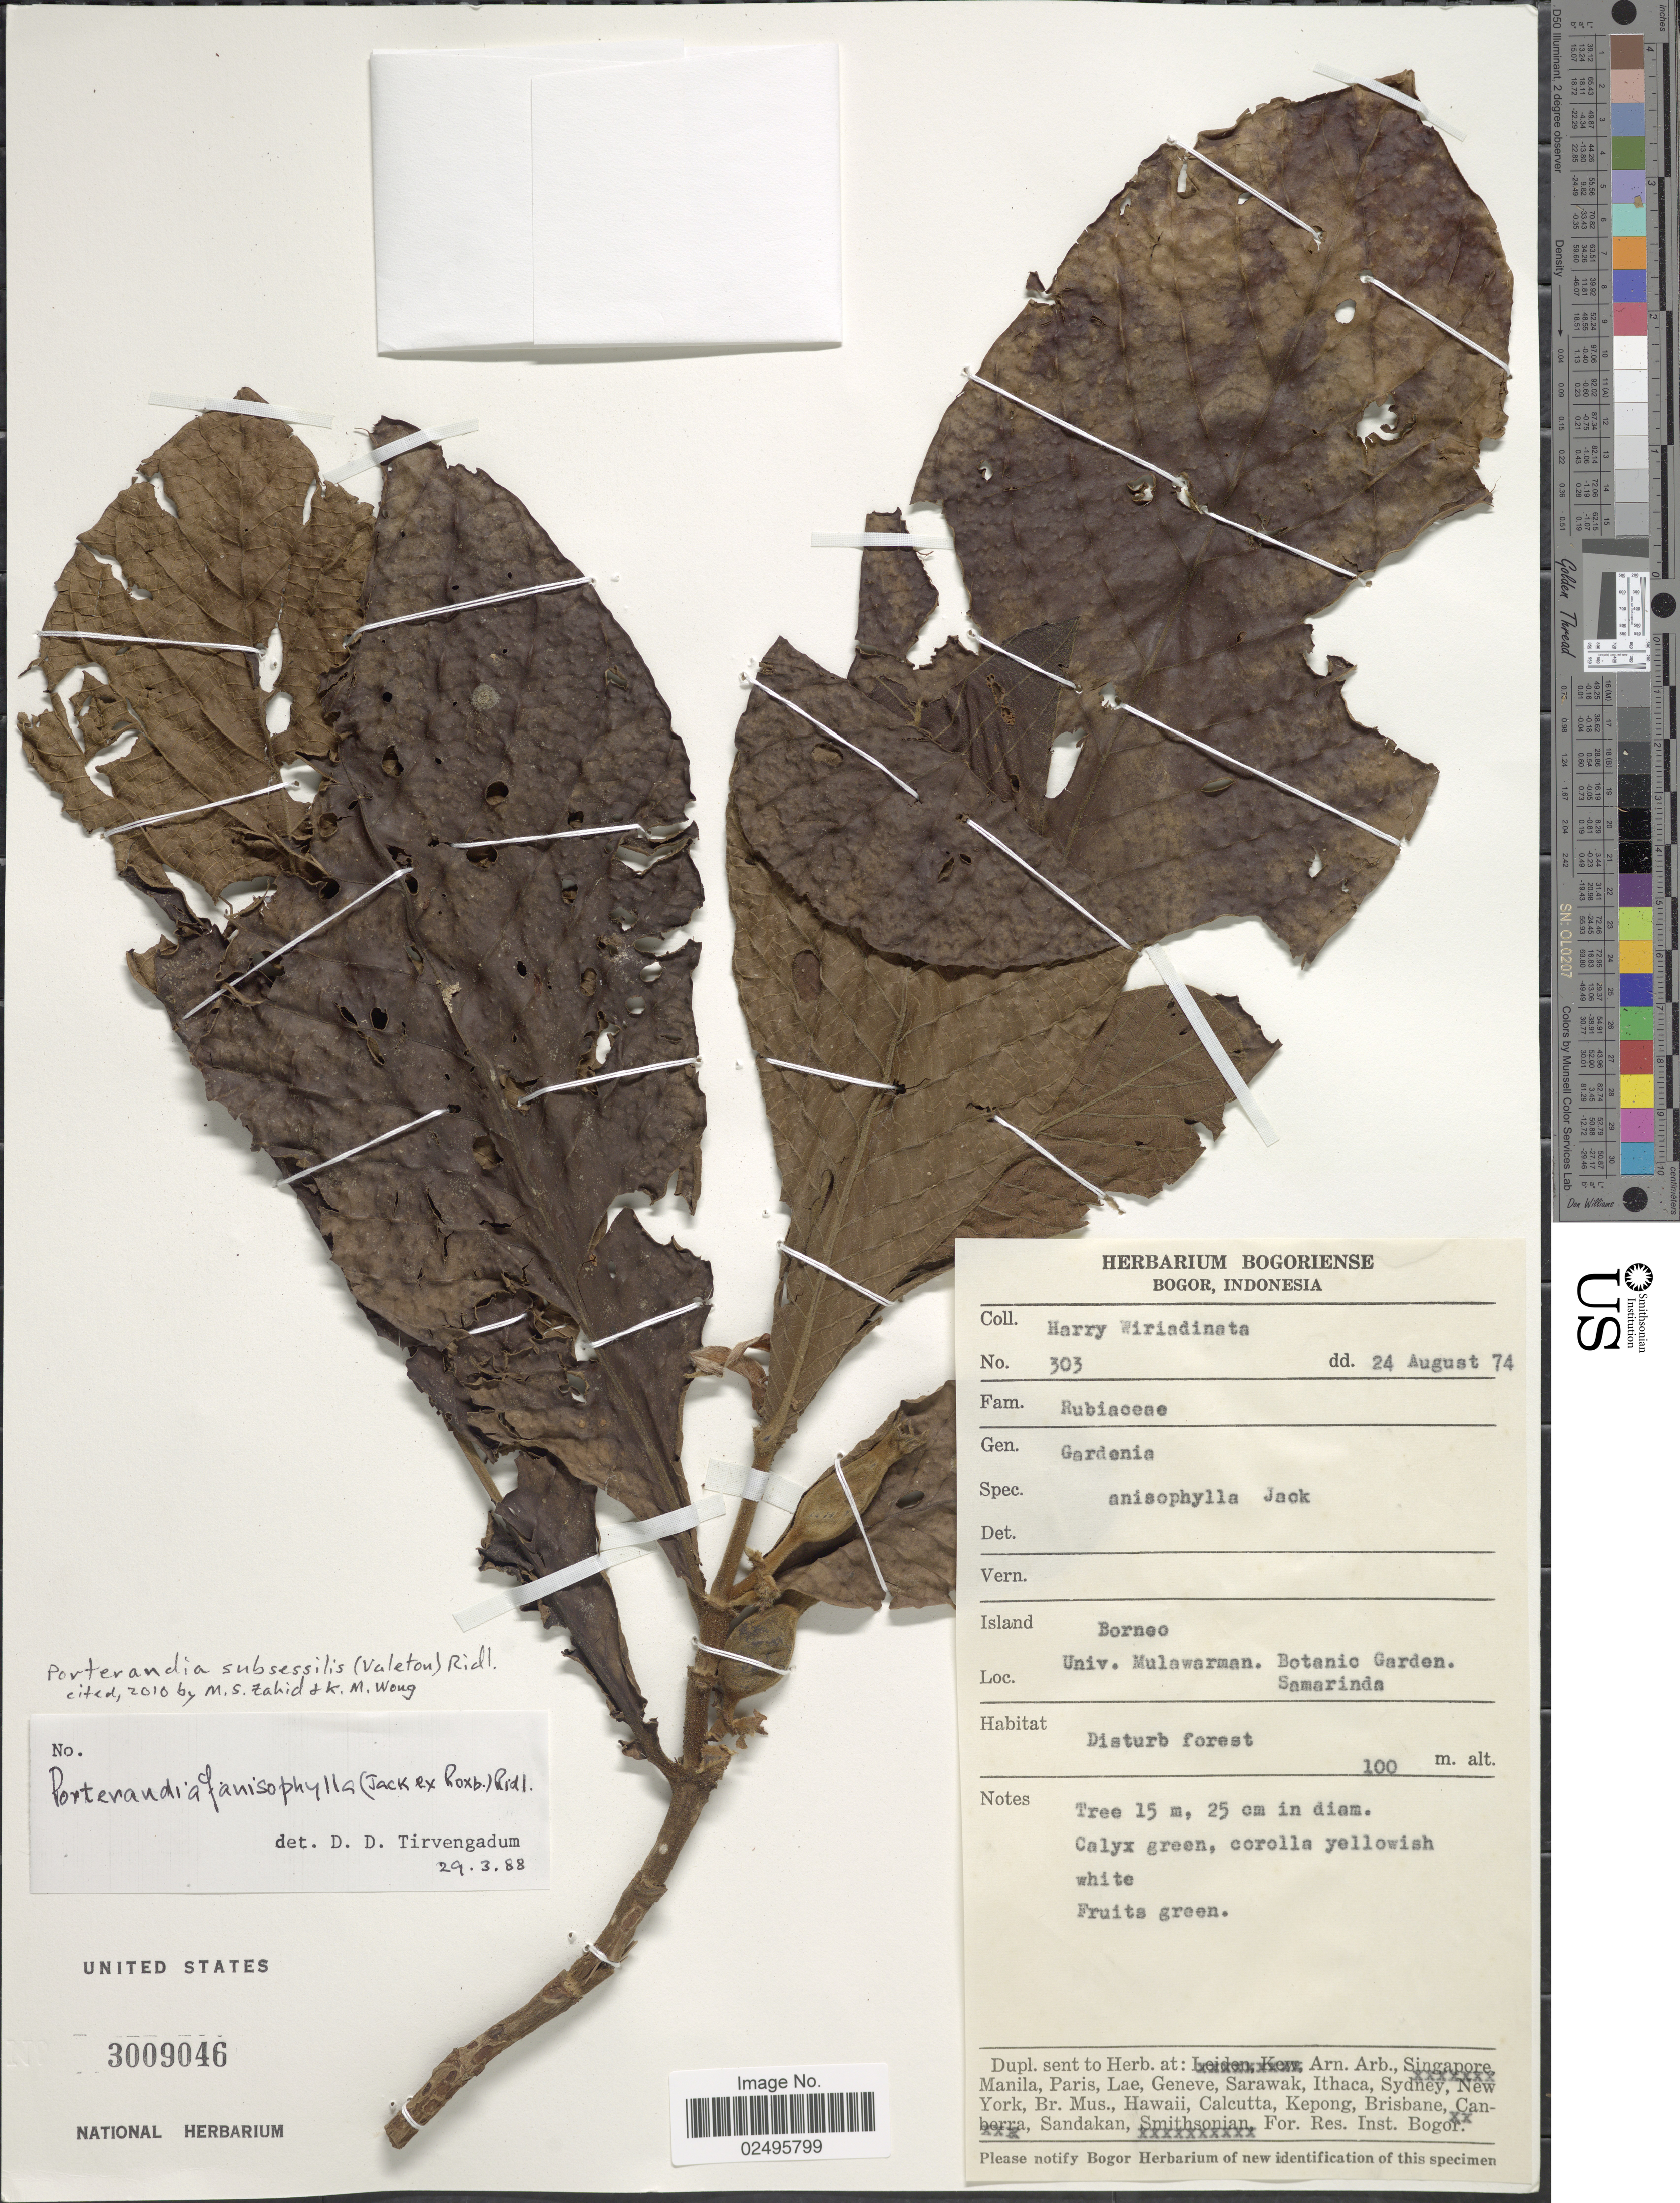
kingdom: Plantae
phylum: Tracheophyta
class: Magnoliopsida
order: Gentianales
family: Rubiaceae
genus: Porterandia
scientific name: Porterandia subsessilis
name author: (Valeton) Ridl.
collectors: H. Wiriadinata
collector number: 303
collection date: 1974-08-24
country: Indonesia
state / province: Kalimantan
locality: Borneo. Univ. Mulawarman, Botanic Garden, Samarinda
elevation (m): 100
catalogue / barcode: US 3009046